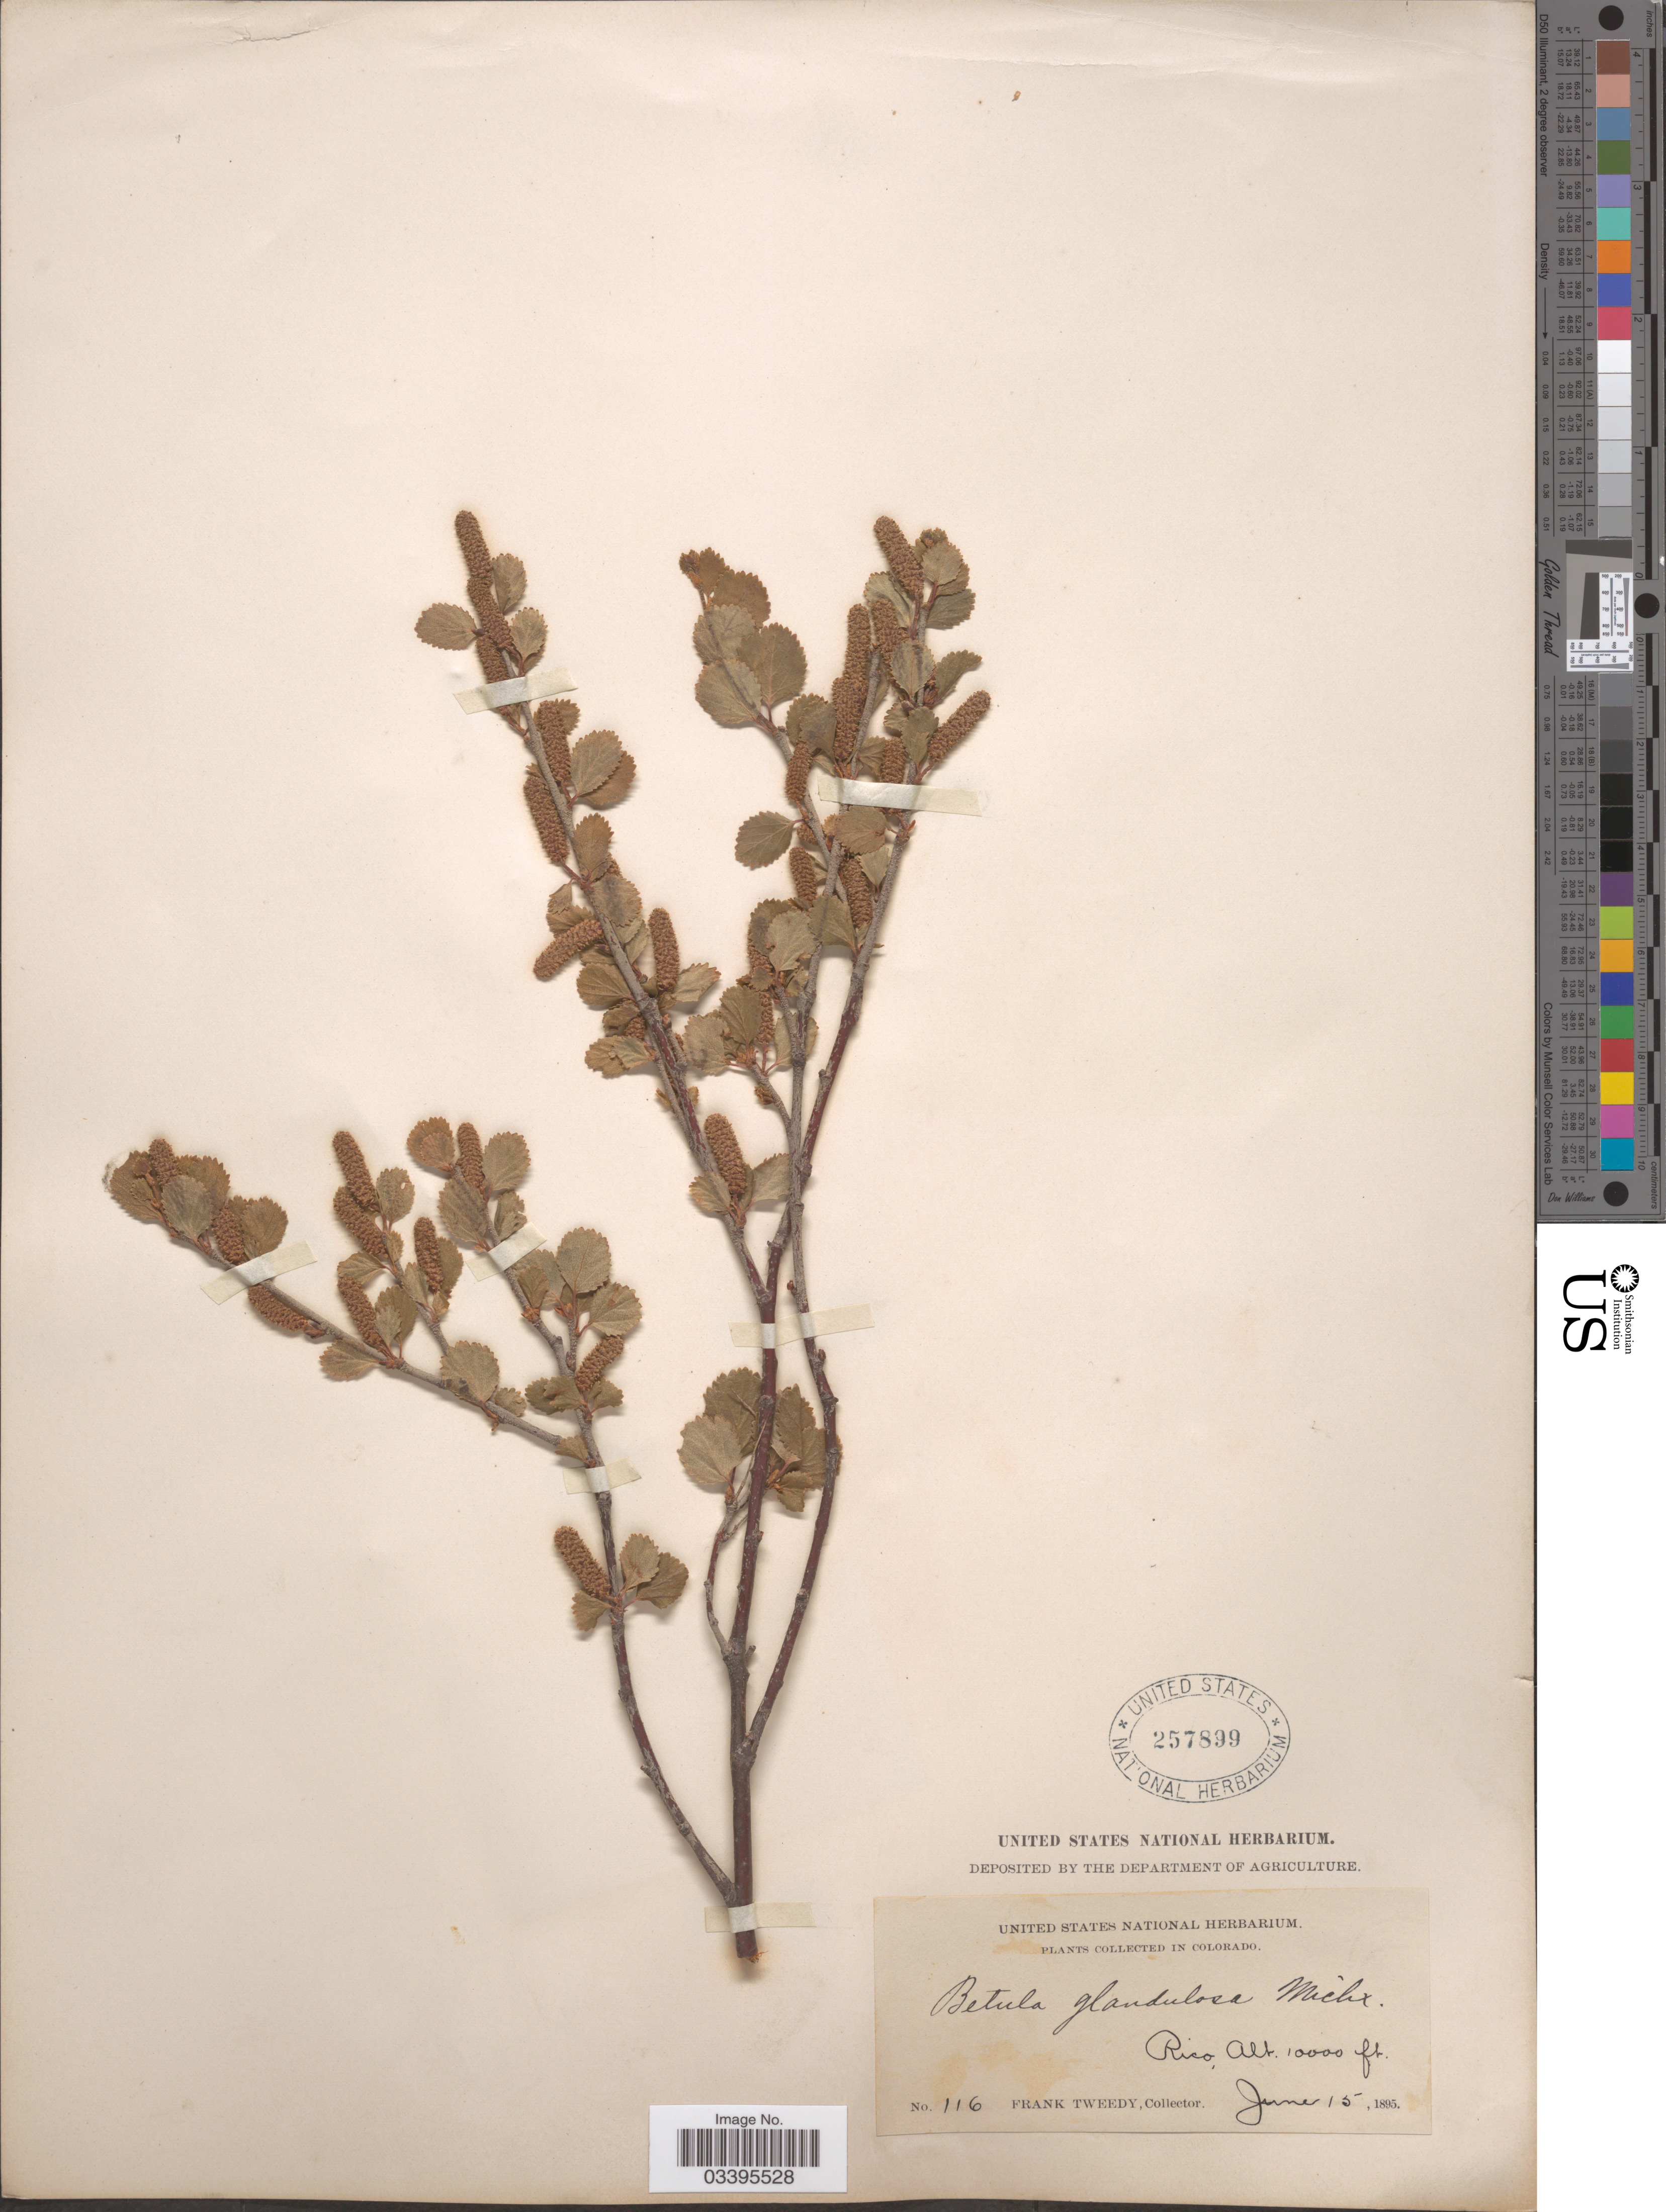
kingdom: Plantae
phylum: Tracheophyta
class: Magnoliopsida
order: Fagales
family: Betulaceae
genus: Betula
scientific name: Betula glandulosa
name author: Michx.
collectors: F. Tweedy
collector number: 116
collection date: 1895-06-15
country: United States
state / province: Colorado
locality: Rico.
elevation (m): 3048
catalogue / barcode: US 257899